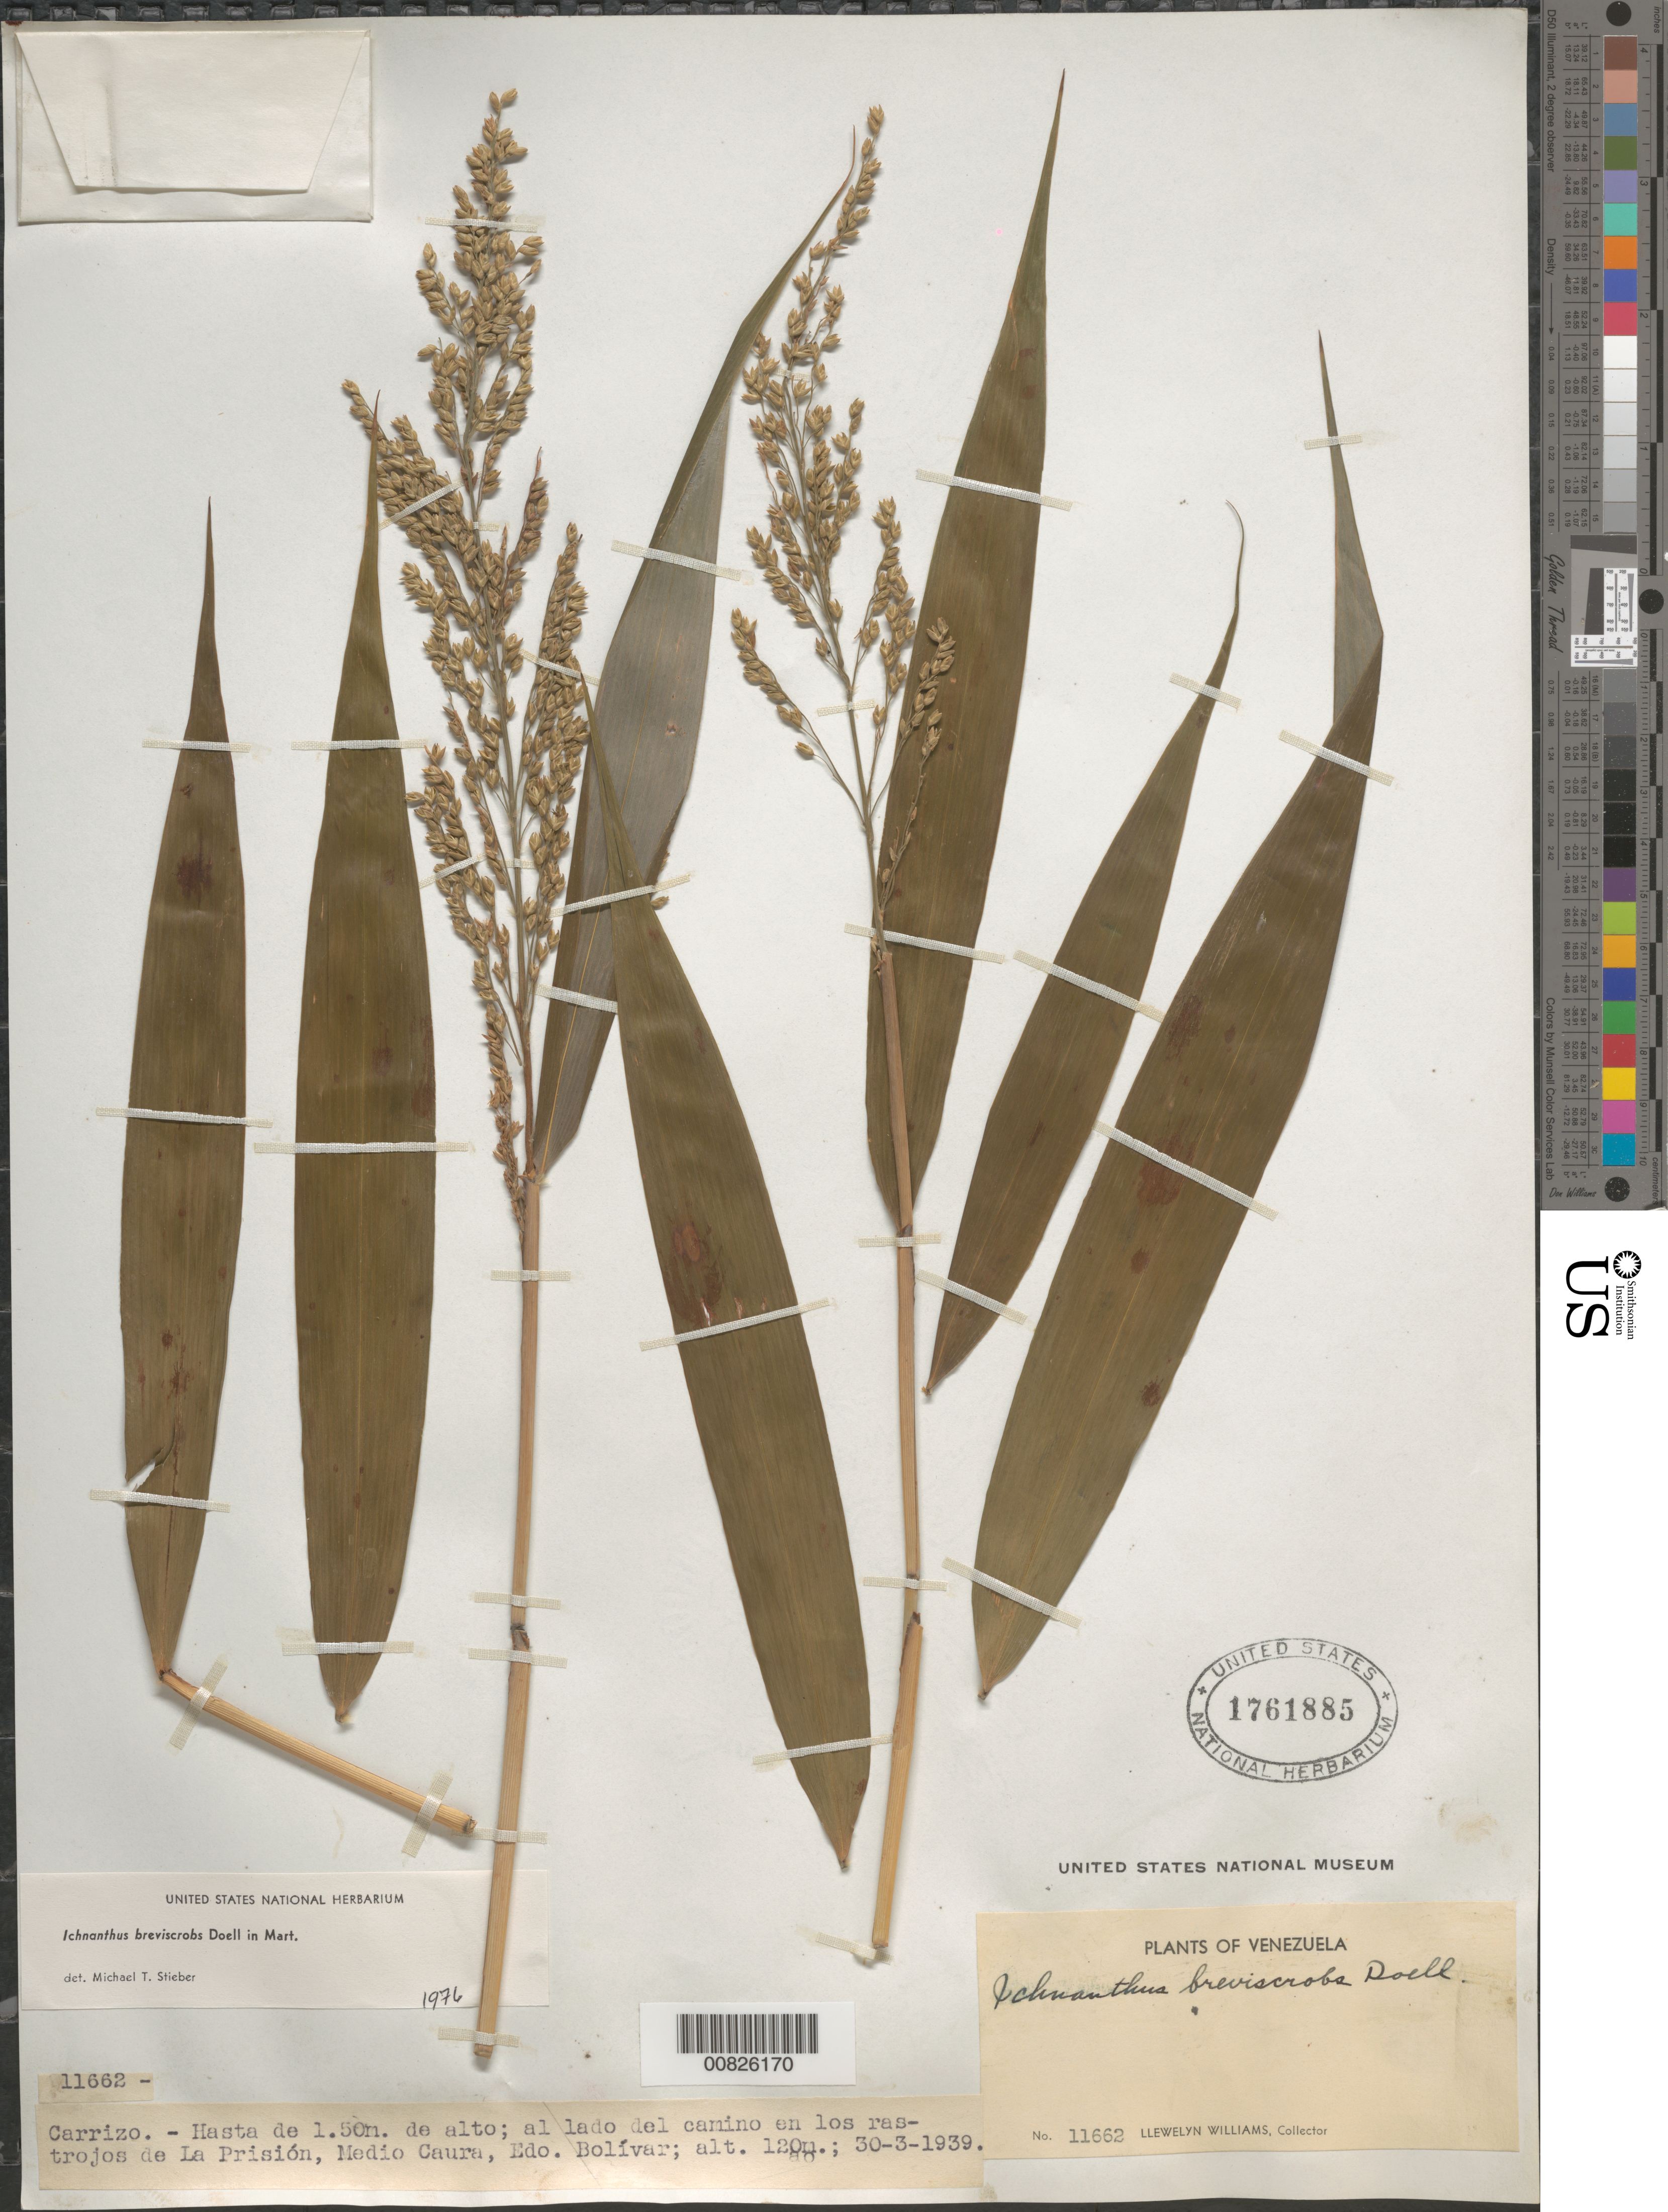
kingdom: Plantae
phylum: Tracheophyta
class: Liliopsida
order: Poales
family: Poaceae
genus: Ichnanthus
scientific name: Ichnanthus breviscrobs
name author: Döll in Mart.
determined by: Stieber, M. T.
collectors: Ll. Williams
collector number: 11662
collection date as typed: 30-Mar-39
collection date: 1939-03-30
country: Venezuela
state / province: Bolívar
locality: La Prisión, Medio Caura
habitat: Lado del camino e los rastrojos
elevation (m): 120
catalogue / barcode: US 1761885